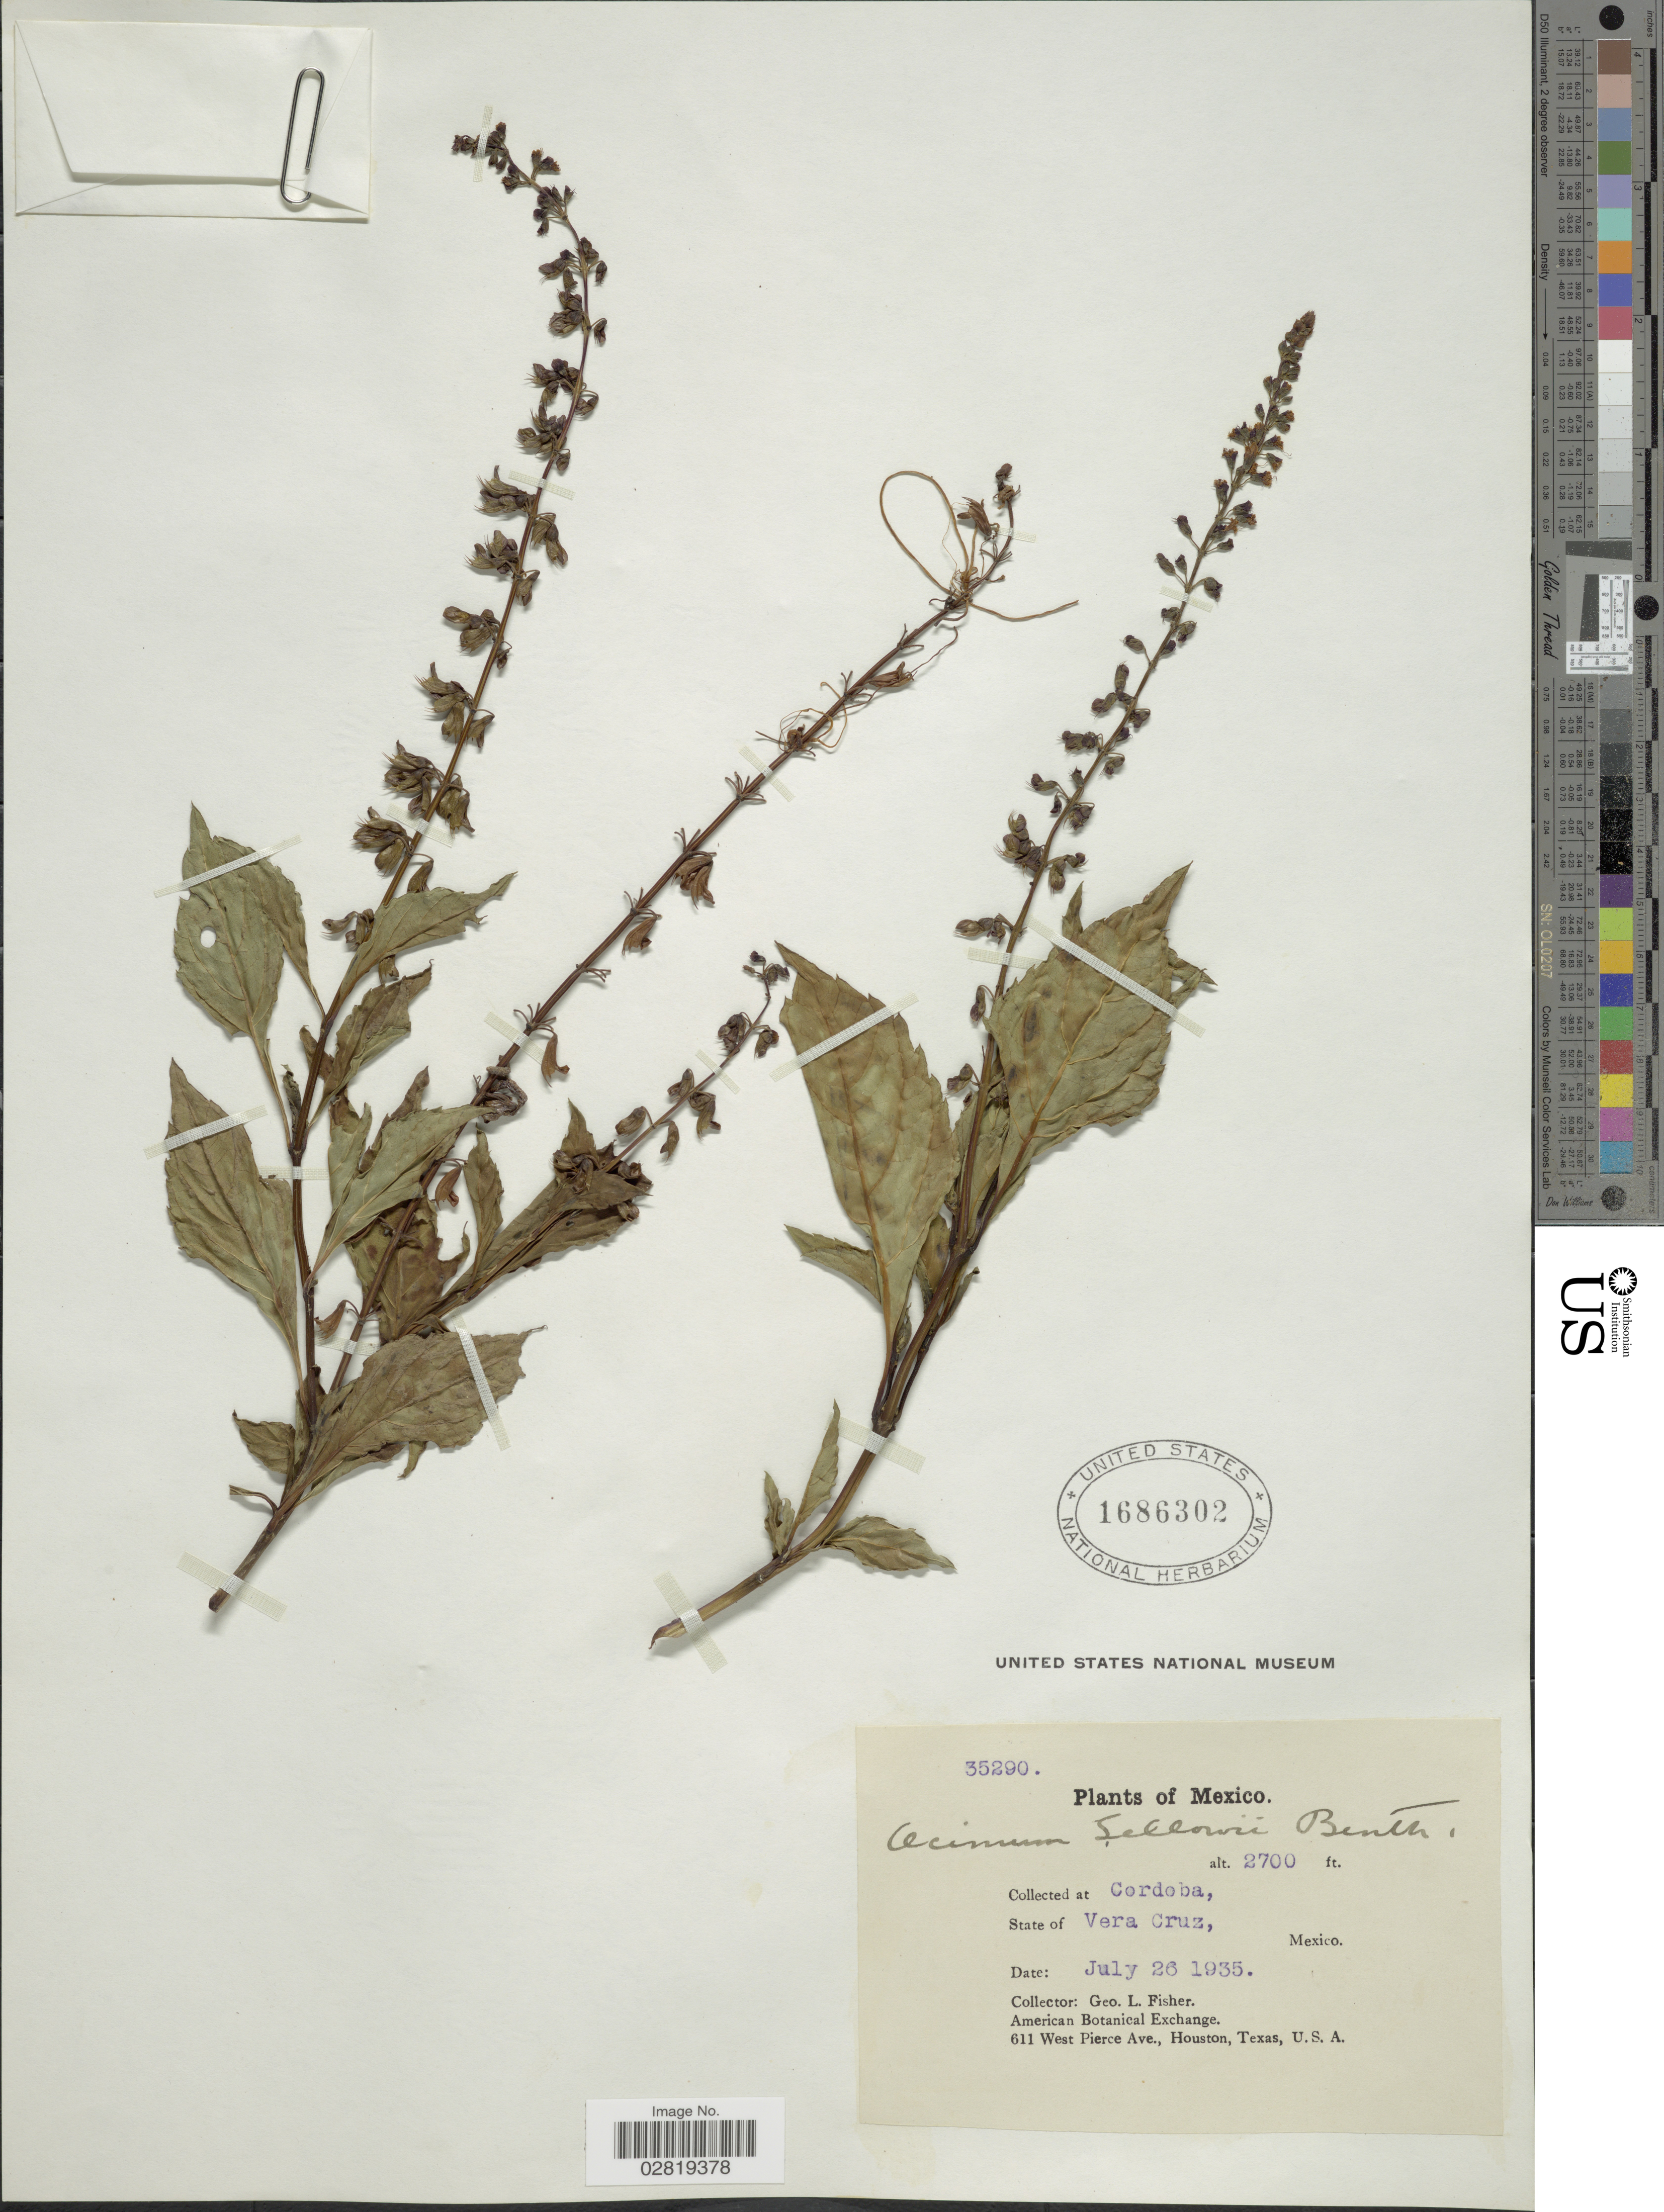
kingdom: Plantae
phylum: Tracheophyta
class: Magnoliopsida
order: Lamiales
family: Lamiaceae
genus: Ocimum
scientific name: Ocimum selloi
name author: Benth.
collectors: G. L. Fisher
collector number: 35290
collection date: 1935-07-26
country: Mexico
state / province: Veracruz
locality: Cordoba.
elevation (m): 823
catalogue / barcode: US 1686302